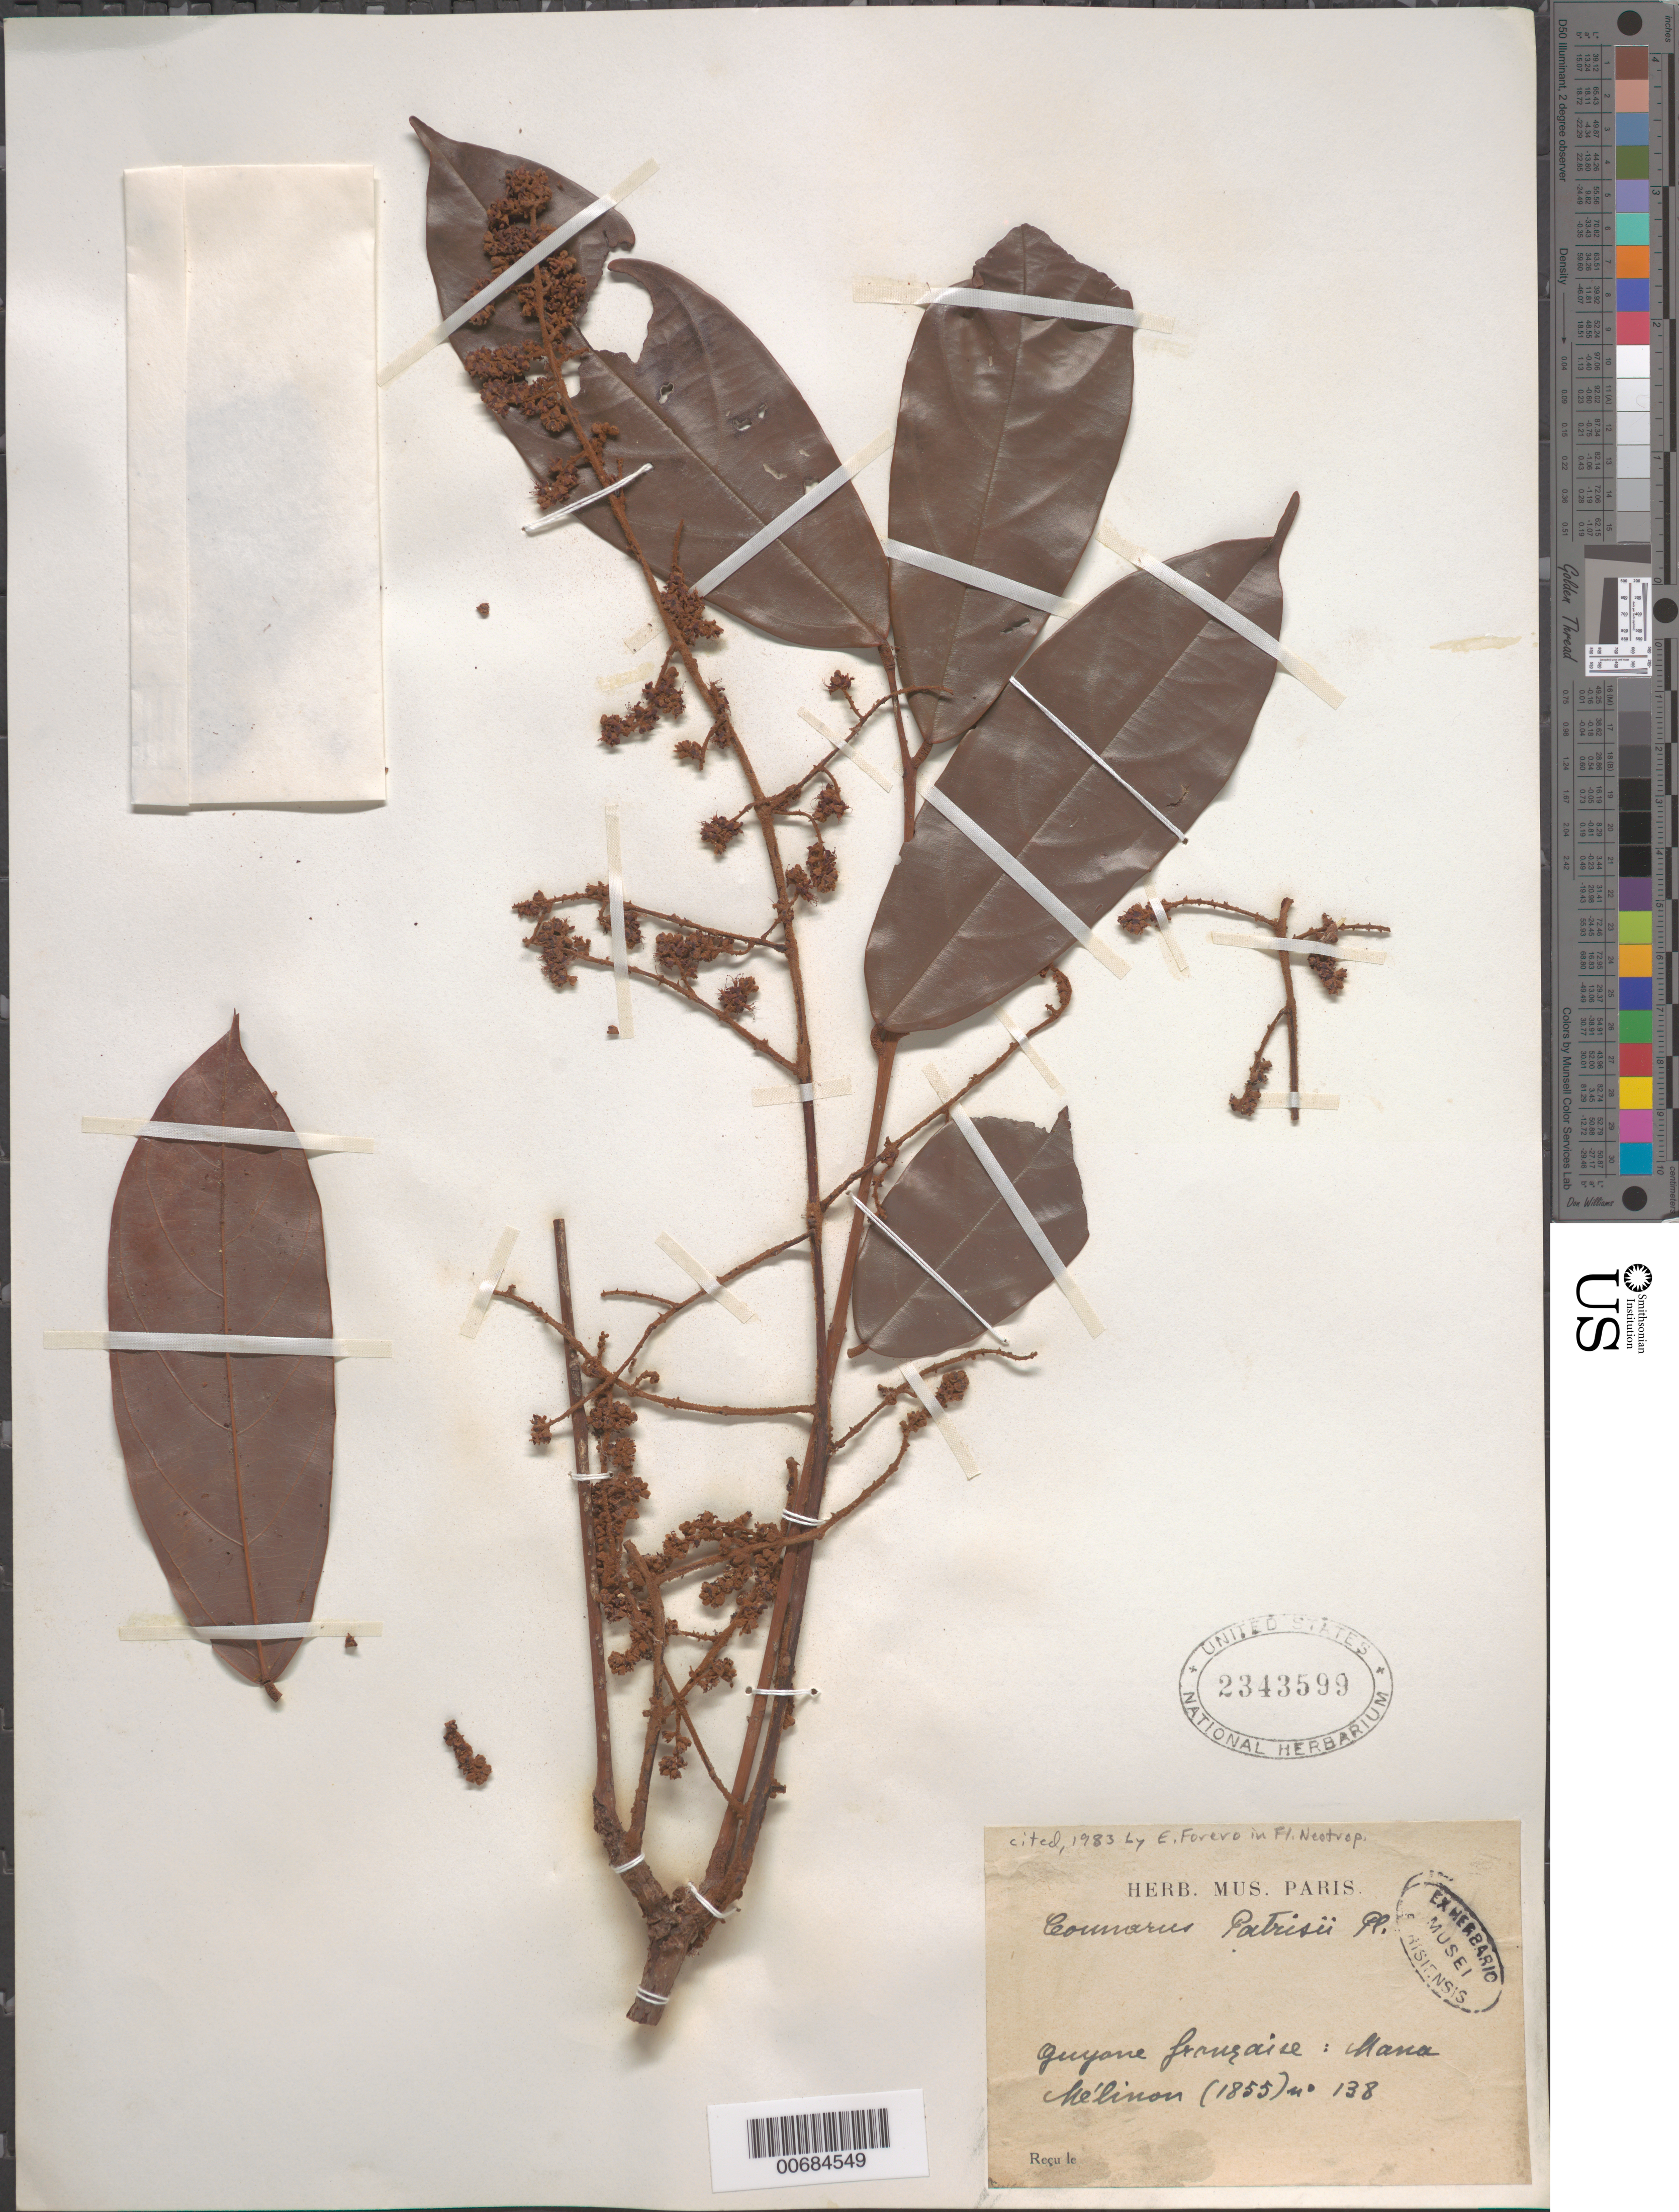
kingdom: Plantae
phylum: Tracheophyta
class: Magnoliopsida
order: Oxalidales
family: Connaraceae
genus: Connarus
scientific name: Connarus patrisii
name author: (DC.) Planch.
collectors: E. Mélinon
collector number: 138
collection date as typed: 1855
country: French Guiana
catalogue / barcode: US 2343599